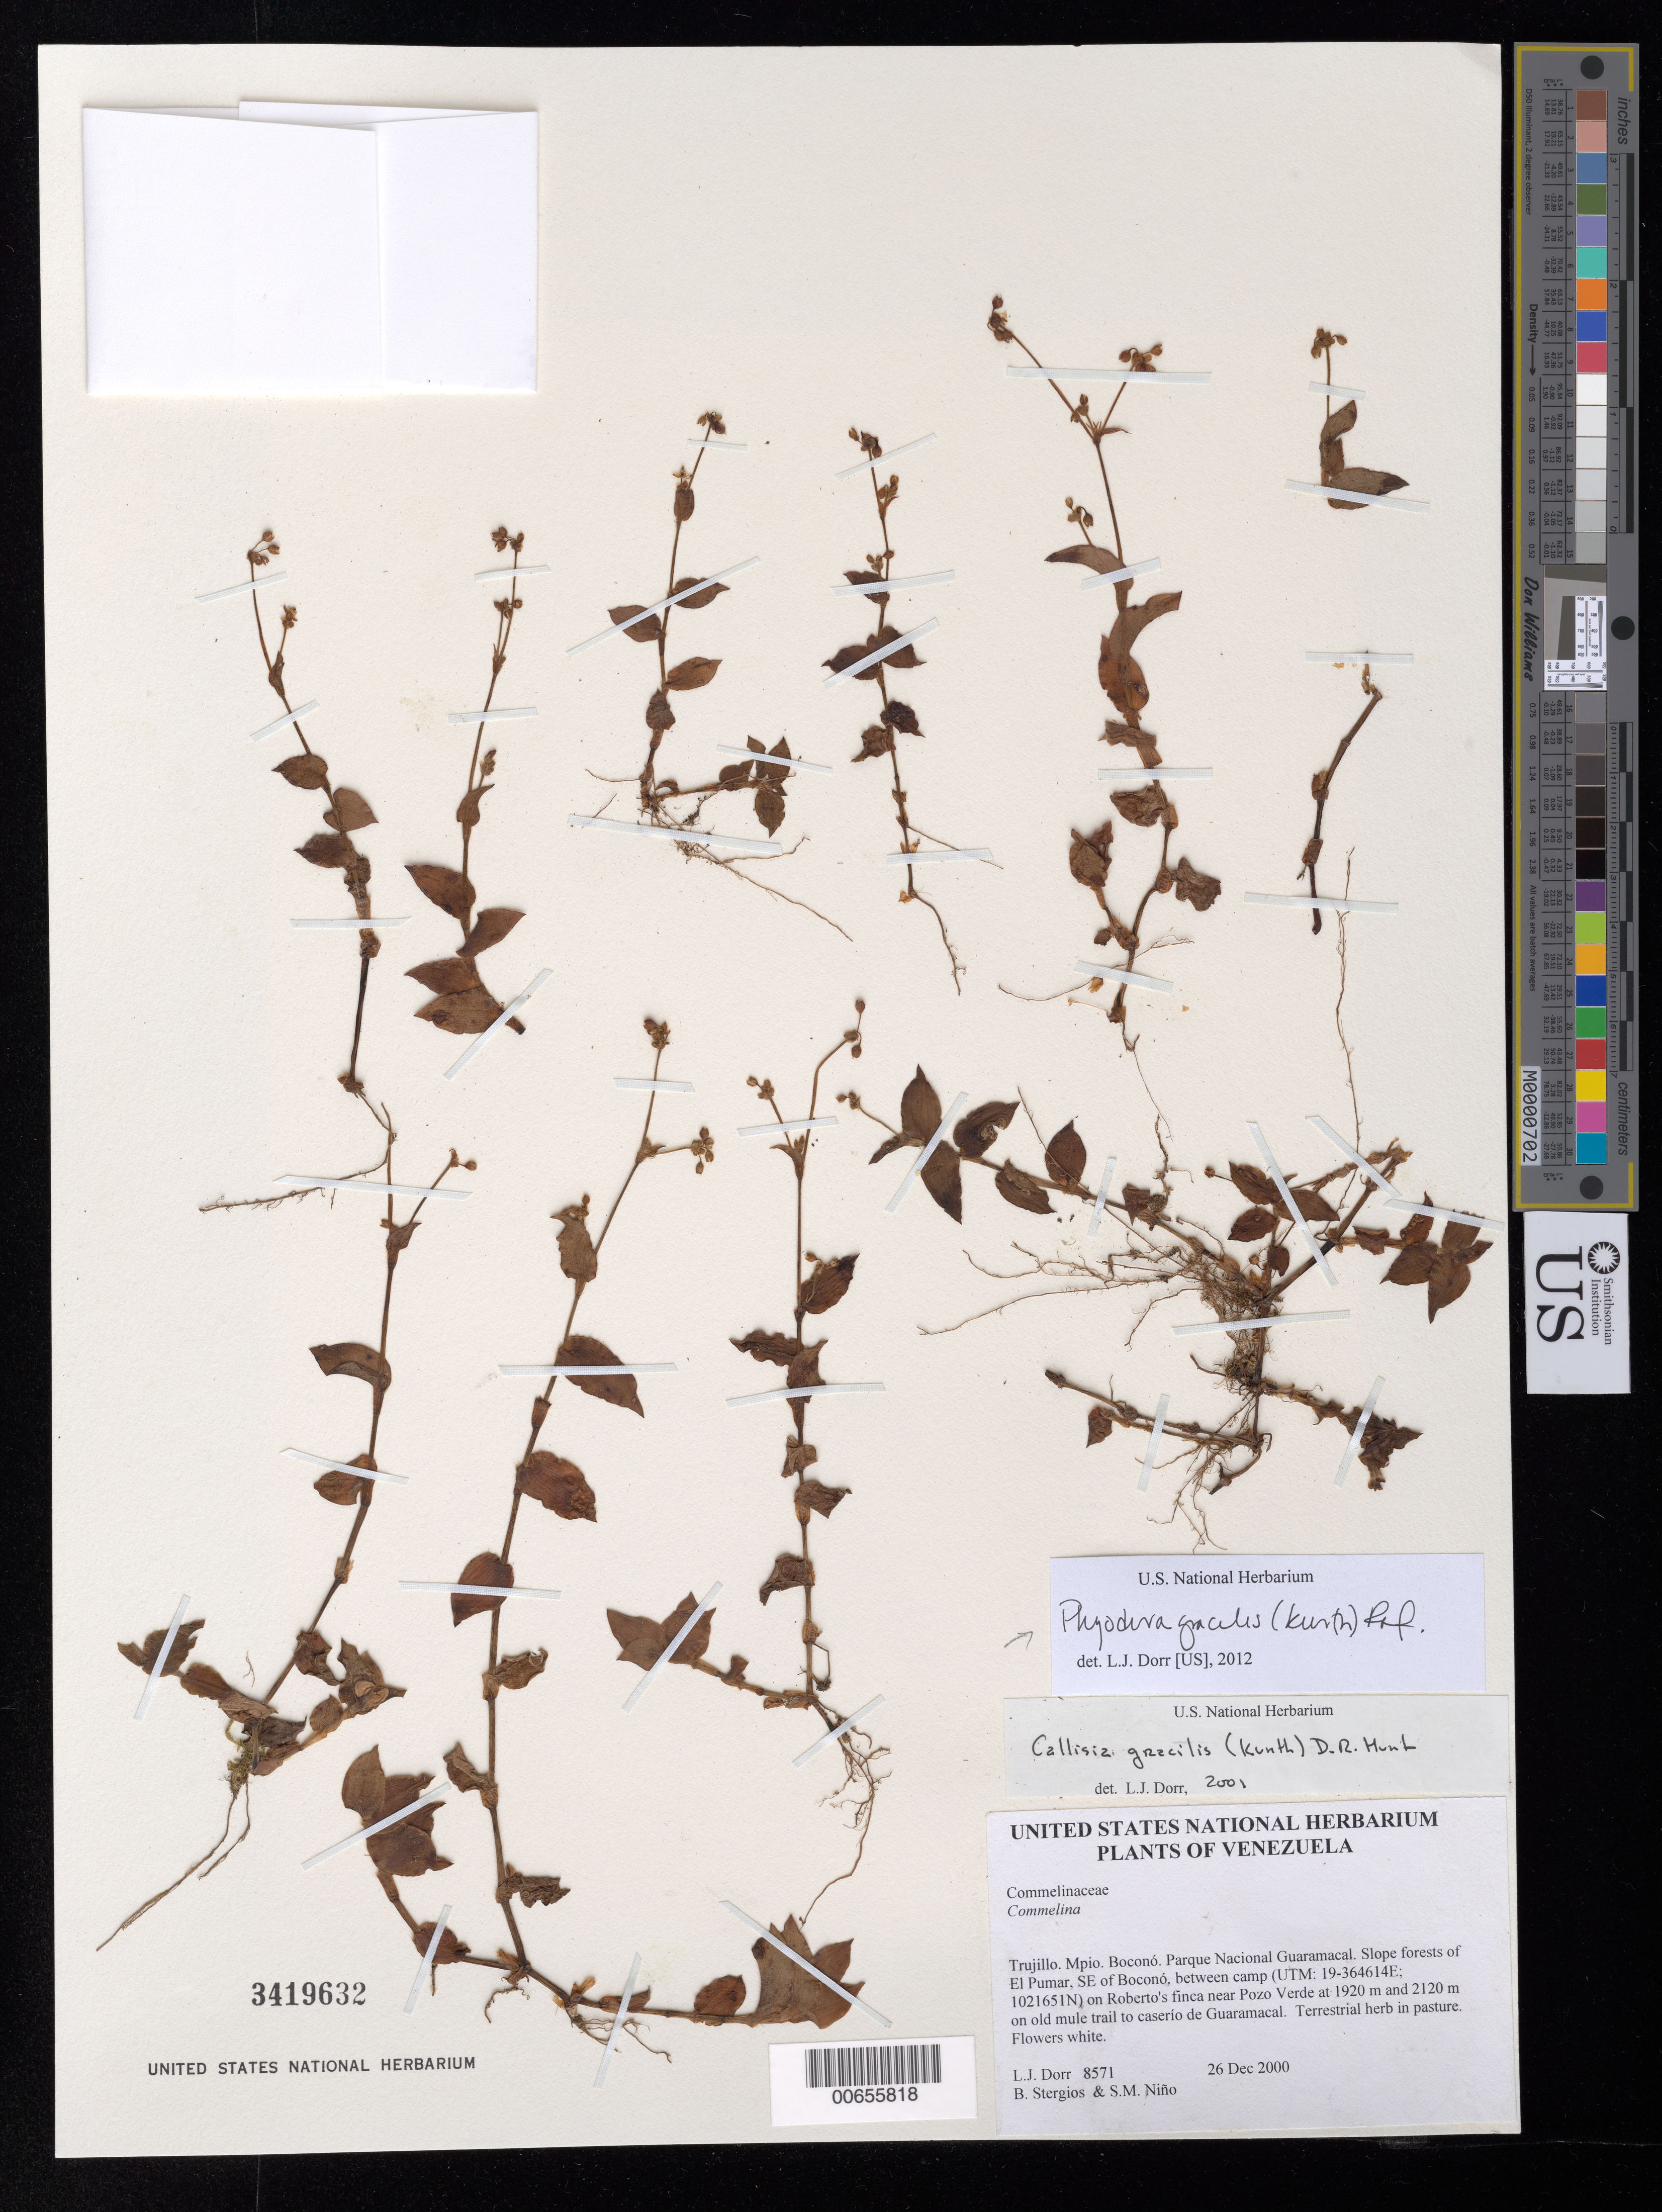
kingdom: Plantae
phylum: Tracheophyta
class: Liliopsida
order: Commelinales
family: Commelinaceae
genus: Callisia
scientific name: Callisia gracilis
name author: (Kunth) D.R. Hunt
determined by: Dorr, L. J., (BOT), Smithsonian Institution - National Museum of Natural History (UNITED STATES)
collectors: L. J. Dorr, B. G. Stergios & S. M. Niño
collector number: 8571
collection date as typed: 26 Dec 2000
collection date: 2000-12-26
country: Venezuela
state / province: Trujillo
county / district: Boconó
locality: Parque Nacional Guaramacal. El Pumar, SE of Boconó, between camp on Roberto's finca near Pozo Verde at 1920 m and 2120 m on old mule trail to caserío de Guaramacal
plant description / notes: COL, PORT, US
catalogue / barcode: US 3419632